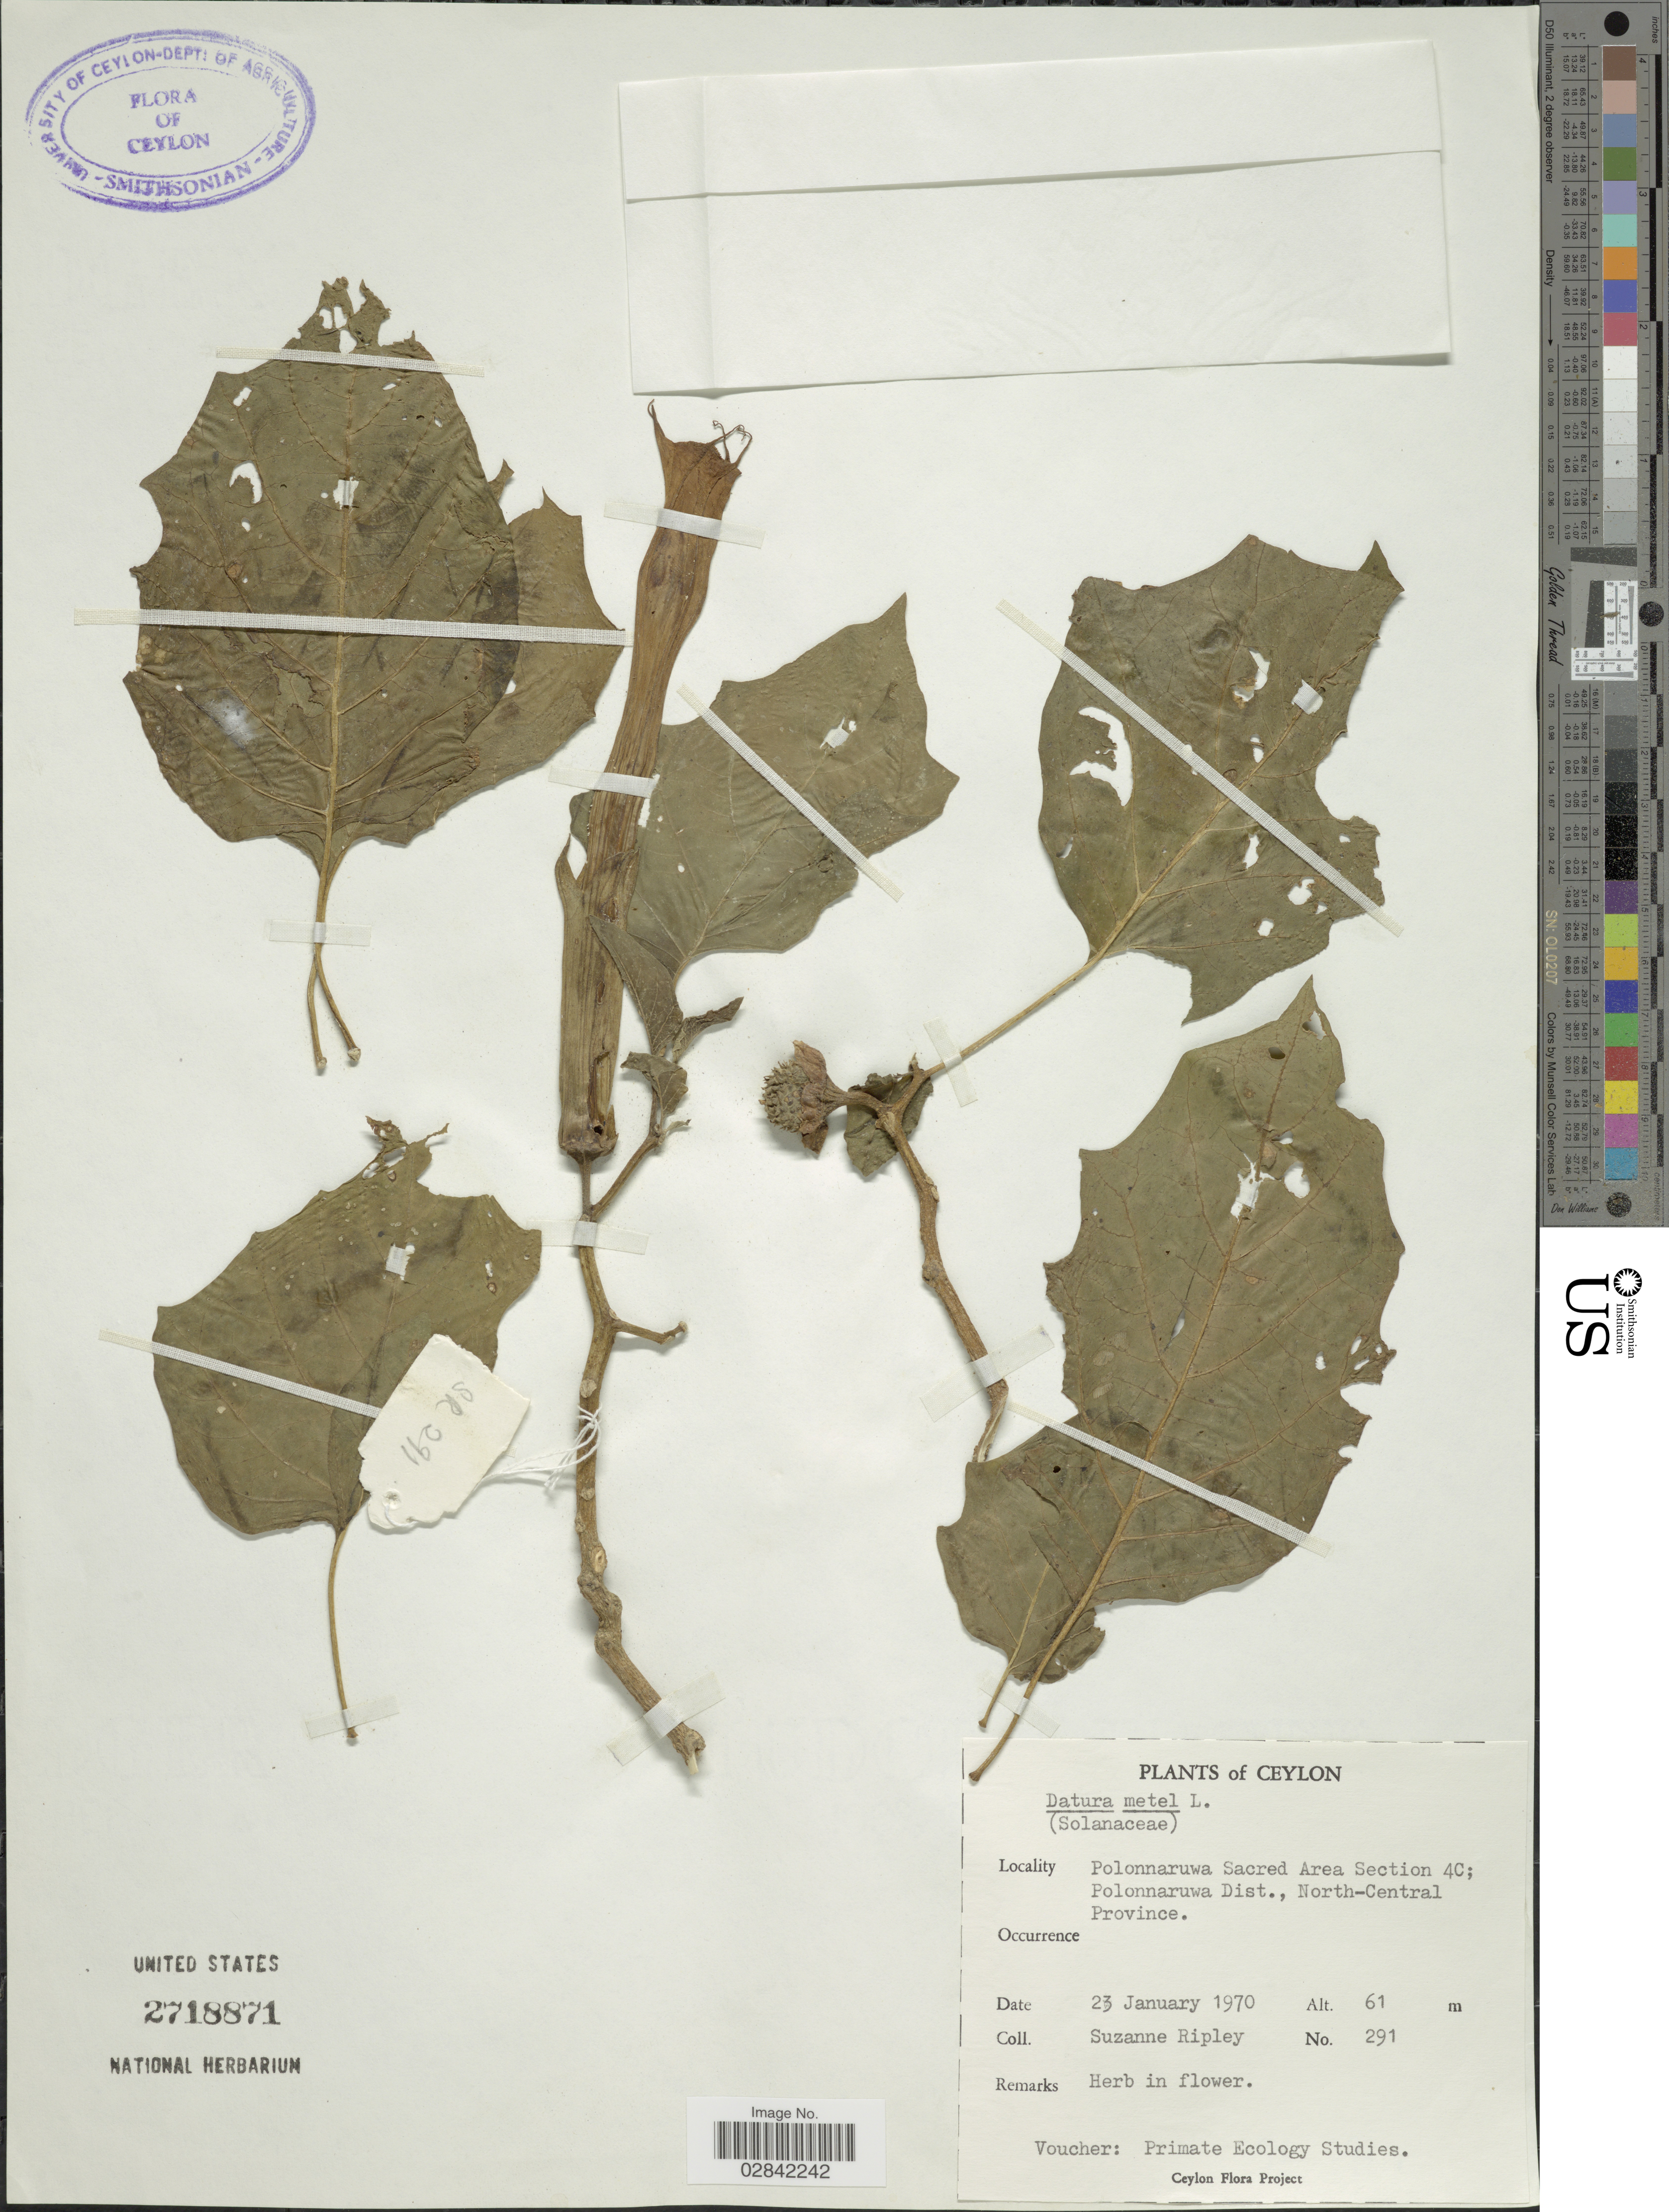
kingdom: Plantae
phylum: Tracheophyta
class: Magnoliopsida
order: Solanales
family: Solanaceae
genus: Datura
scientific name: Datura metel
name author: L.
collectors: S. Ripley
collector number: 291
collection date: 1970-01-23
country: Sri Lanka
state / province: North Central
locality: Ceylon, Polonnaruwa Sacred Area Section 4C; Polonnaruwa Dist., North-Central Province.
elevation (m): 61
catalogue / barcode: US 2718871